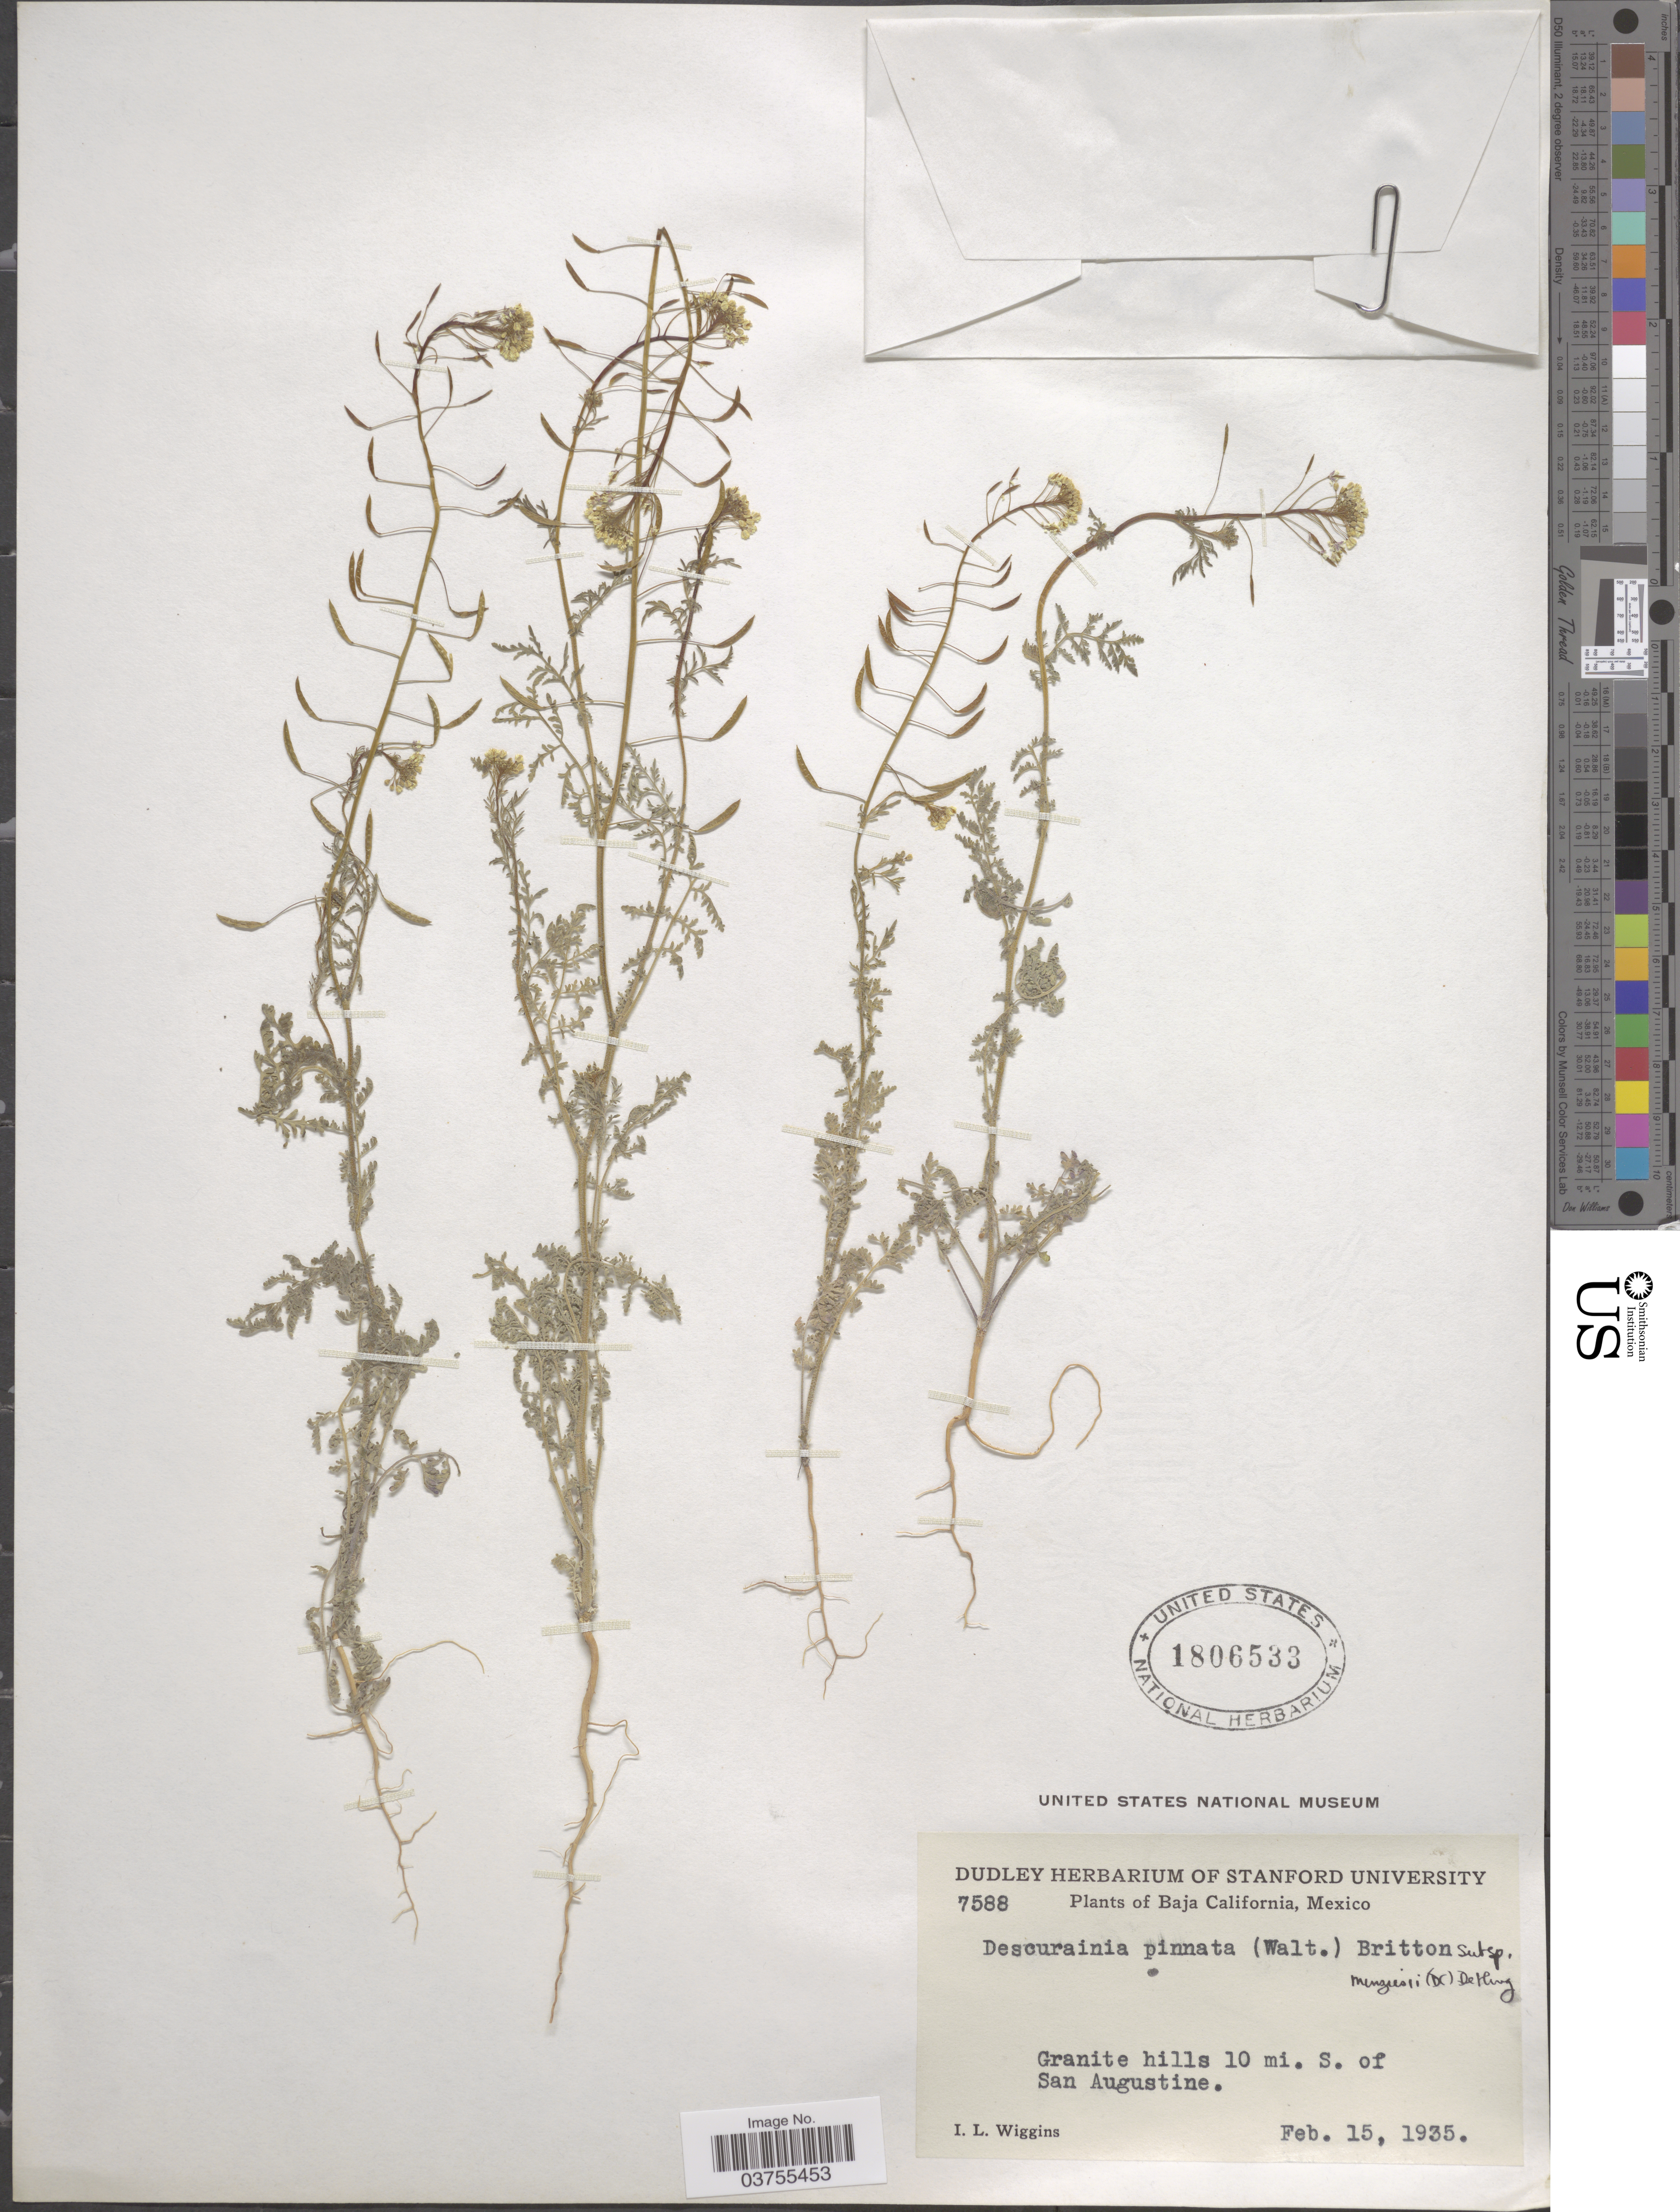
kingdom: Plantae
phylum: Tracheophyta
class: Magnoliopsida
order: Brassicales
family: Brassicaceae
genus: Descurainia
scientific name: Descurainia pinnata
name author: (Walter) Britton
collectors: I. L. Wiggins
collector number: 7588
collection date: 1935-02-15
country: Mexico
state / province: Baja California Sur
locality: Granite hills 10 mi. S. of San Augustine.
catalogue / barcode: US 1806533